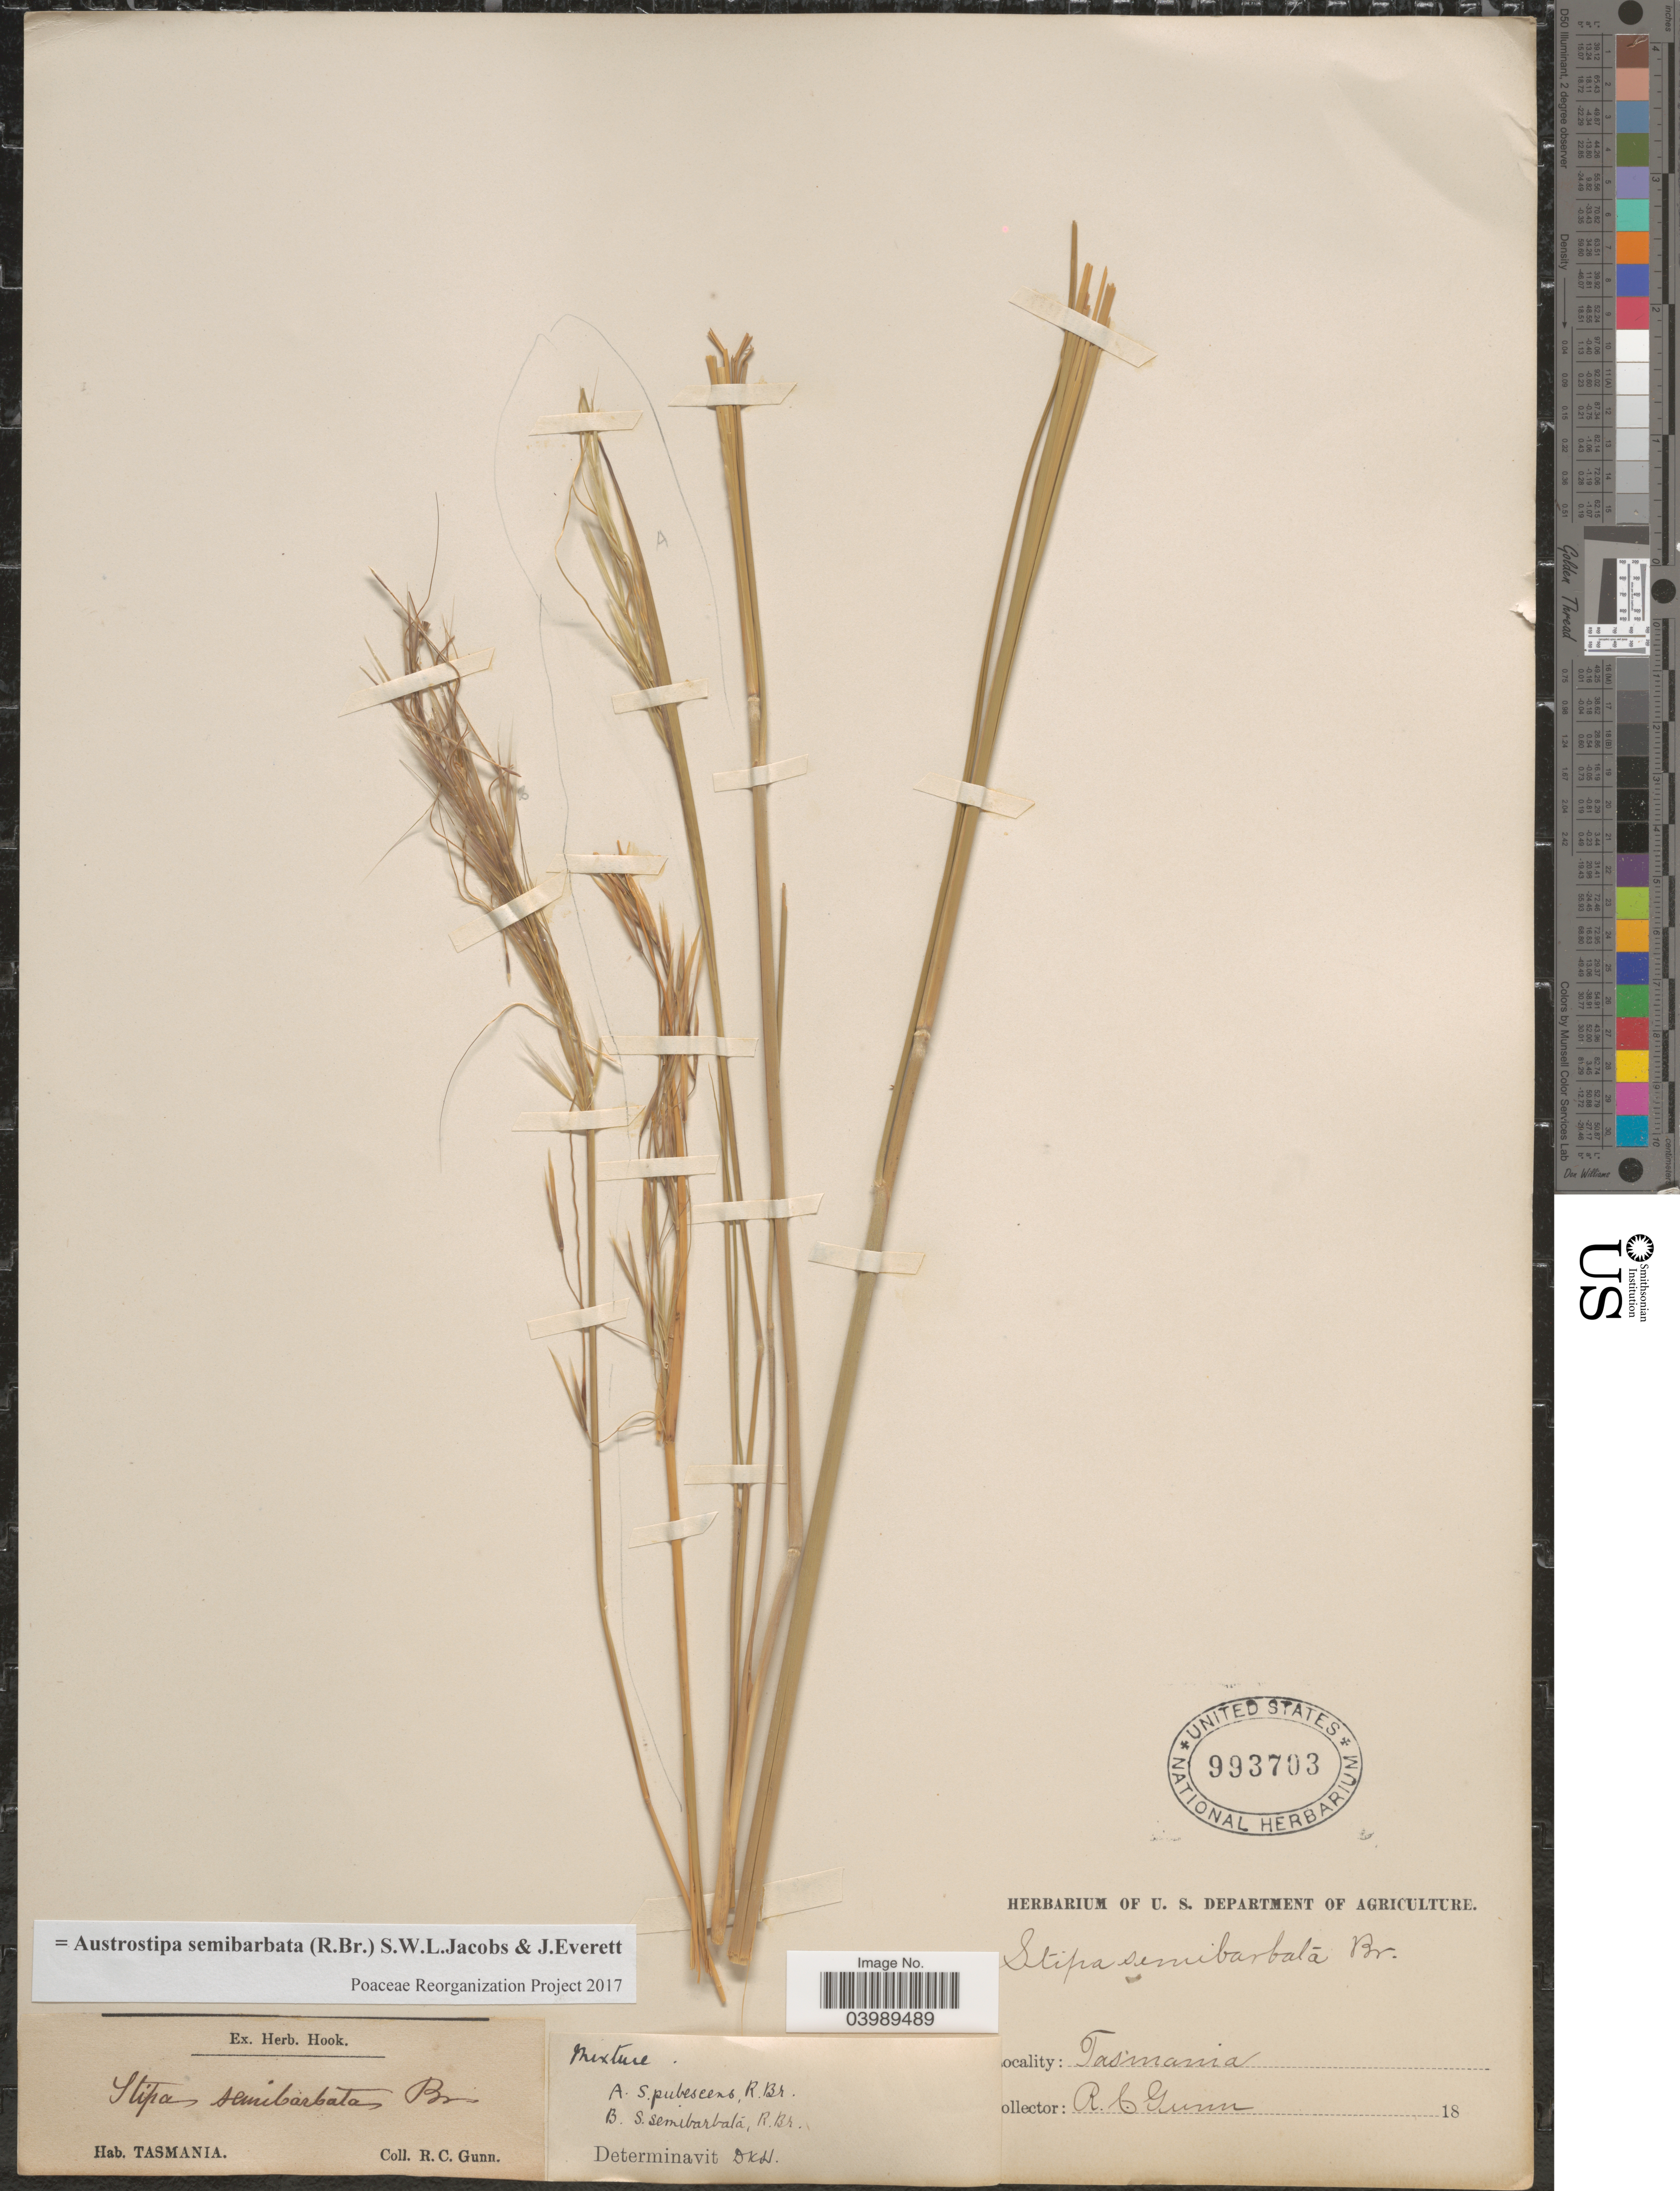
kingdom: Plantae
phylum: Tracheophyta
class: Liliopsida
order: Poales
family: Poaceae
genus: Austrostipa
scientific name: Austrostipa semibarbata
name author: (R. Br.) S.W.L. Jacobs & J. Everett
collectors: R. Gunn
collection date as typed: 18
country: Australia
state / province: Tasmania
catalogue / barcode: US 993703